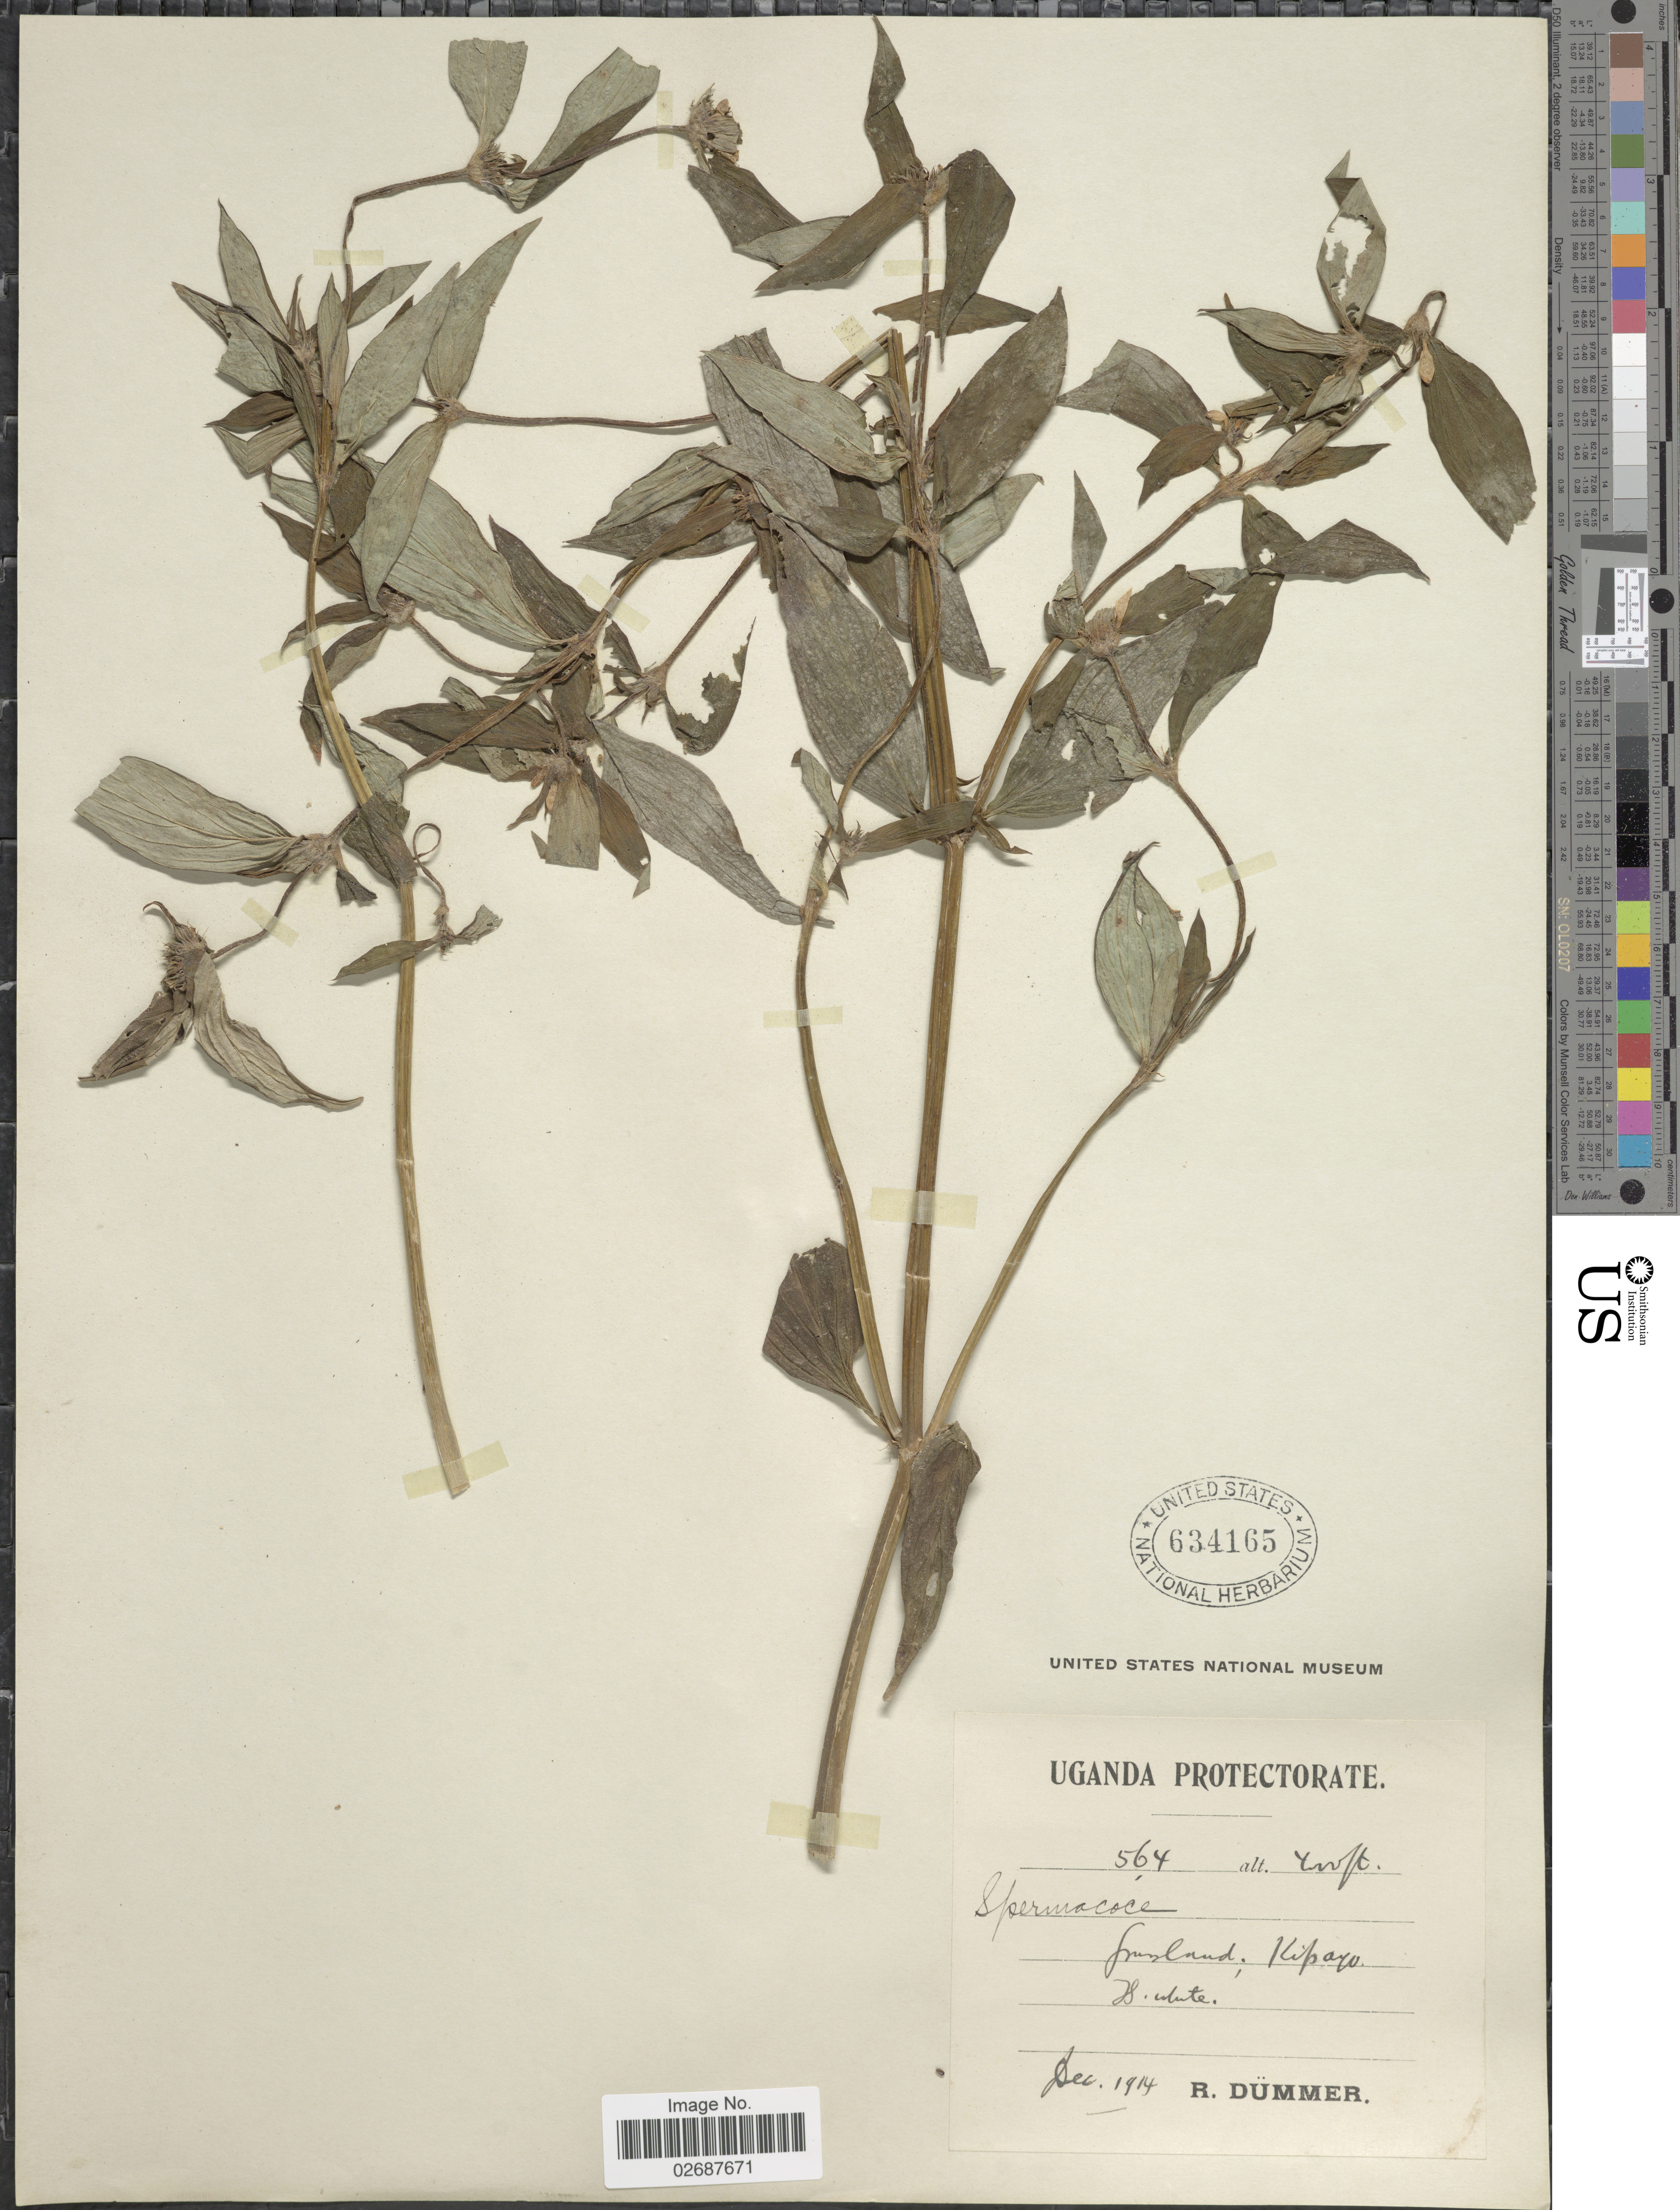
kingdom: Plantae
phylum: Tracheophyta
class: Magnoliopsida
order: Gentianales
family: Rubiaceae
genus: Borreria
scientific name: Borreria sp.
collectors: R. A. Dümmer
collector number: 564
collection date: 1914-12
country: Uganda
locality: Uganda Protectorate, Kipayo.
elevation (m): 1219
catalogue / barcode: US 634165